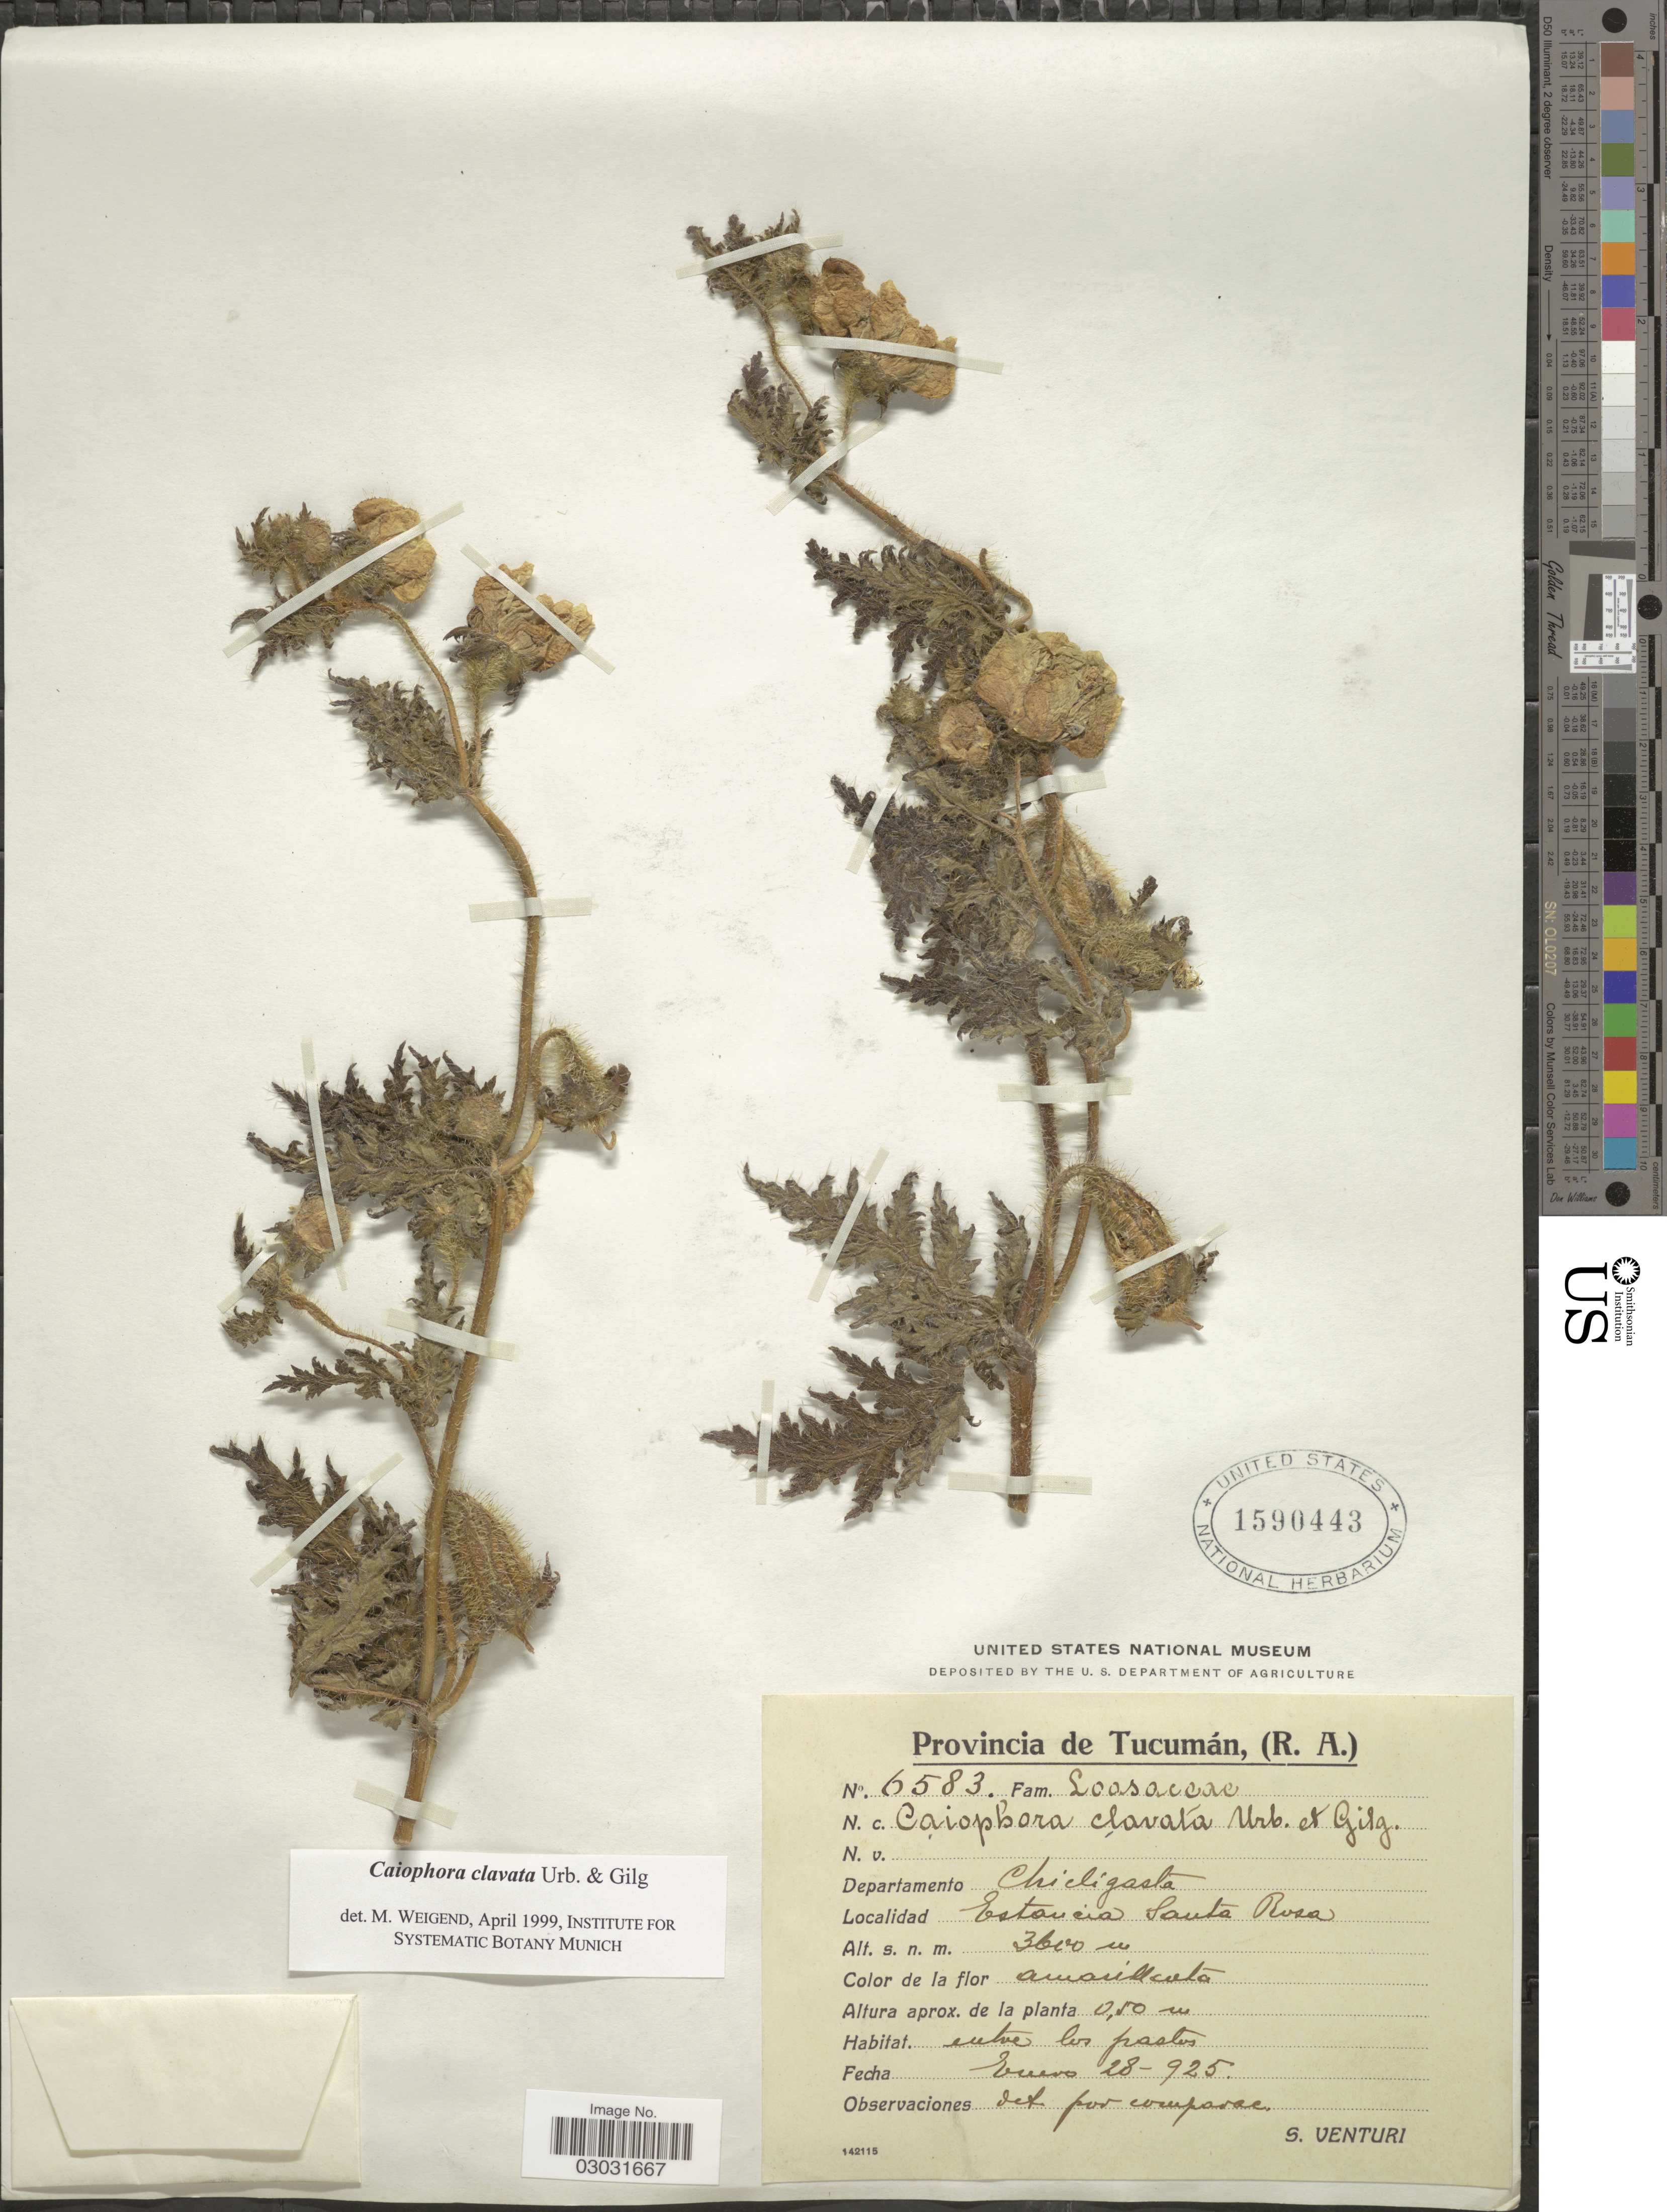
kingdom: Plantae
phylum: Tracheophyta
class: Magnoliopsida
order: Cornales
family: Loasaceae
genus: Caiophora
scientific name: Caiophora clavata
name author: Urb. & Gilg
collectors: S. Venturi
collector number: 6583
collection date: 1925-01-28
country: Argentina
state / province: Tucuman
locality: Departamento Chicligasta, Estancia Santa Rosa.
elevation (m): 3600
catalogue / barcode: US 1590443